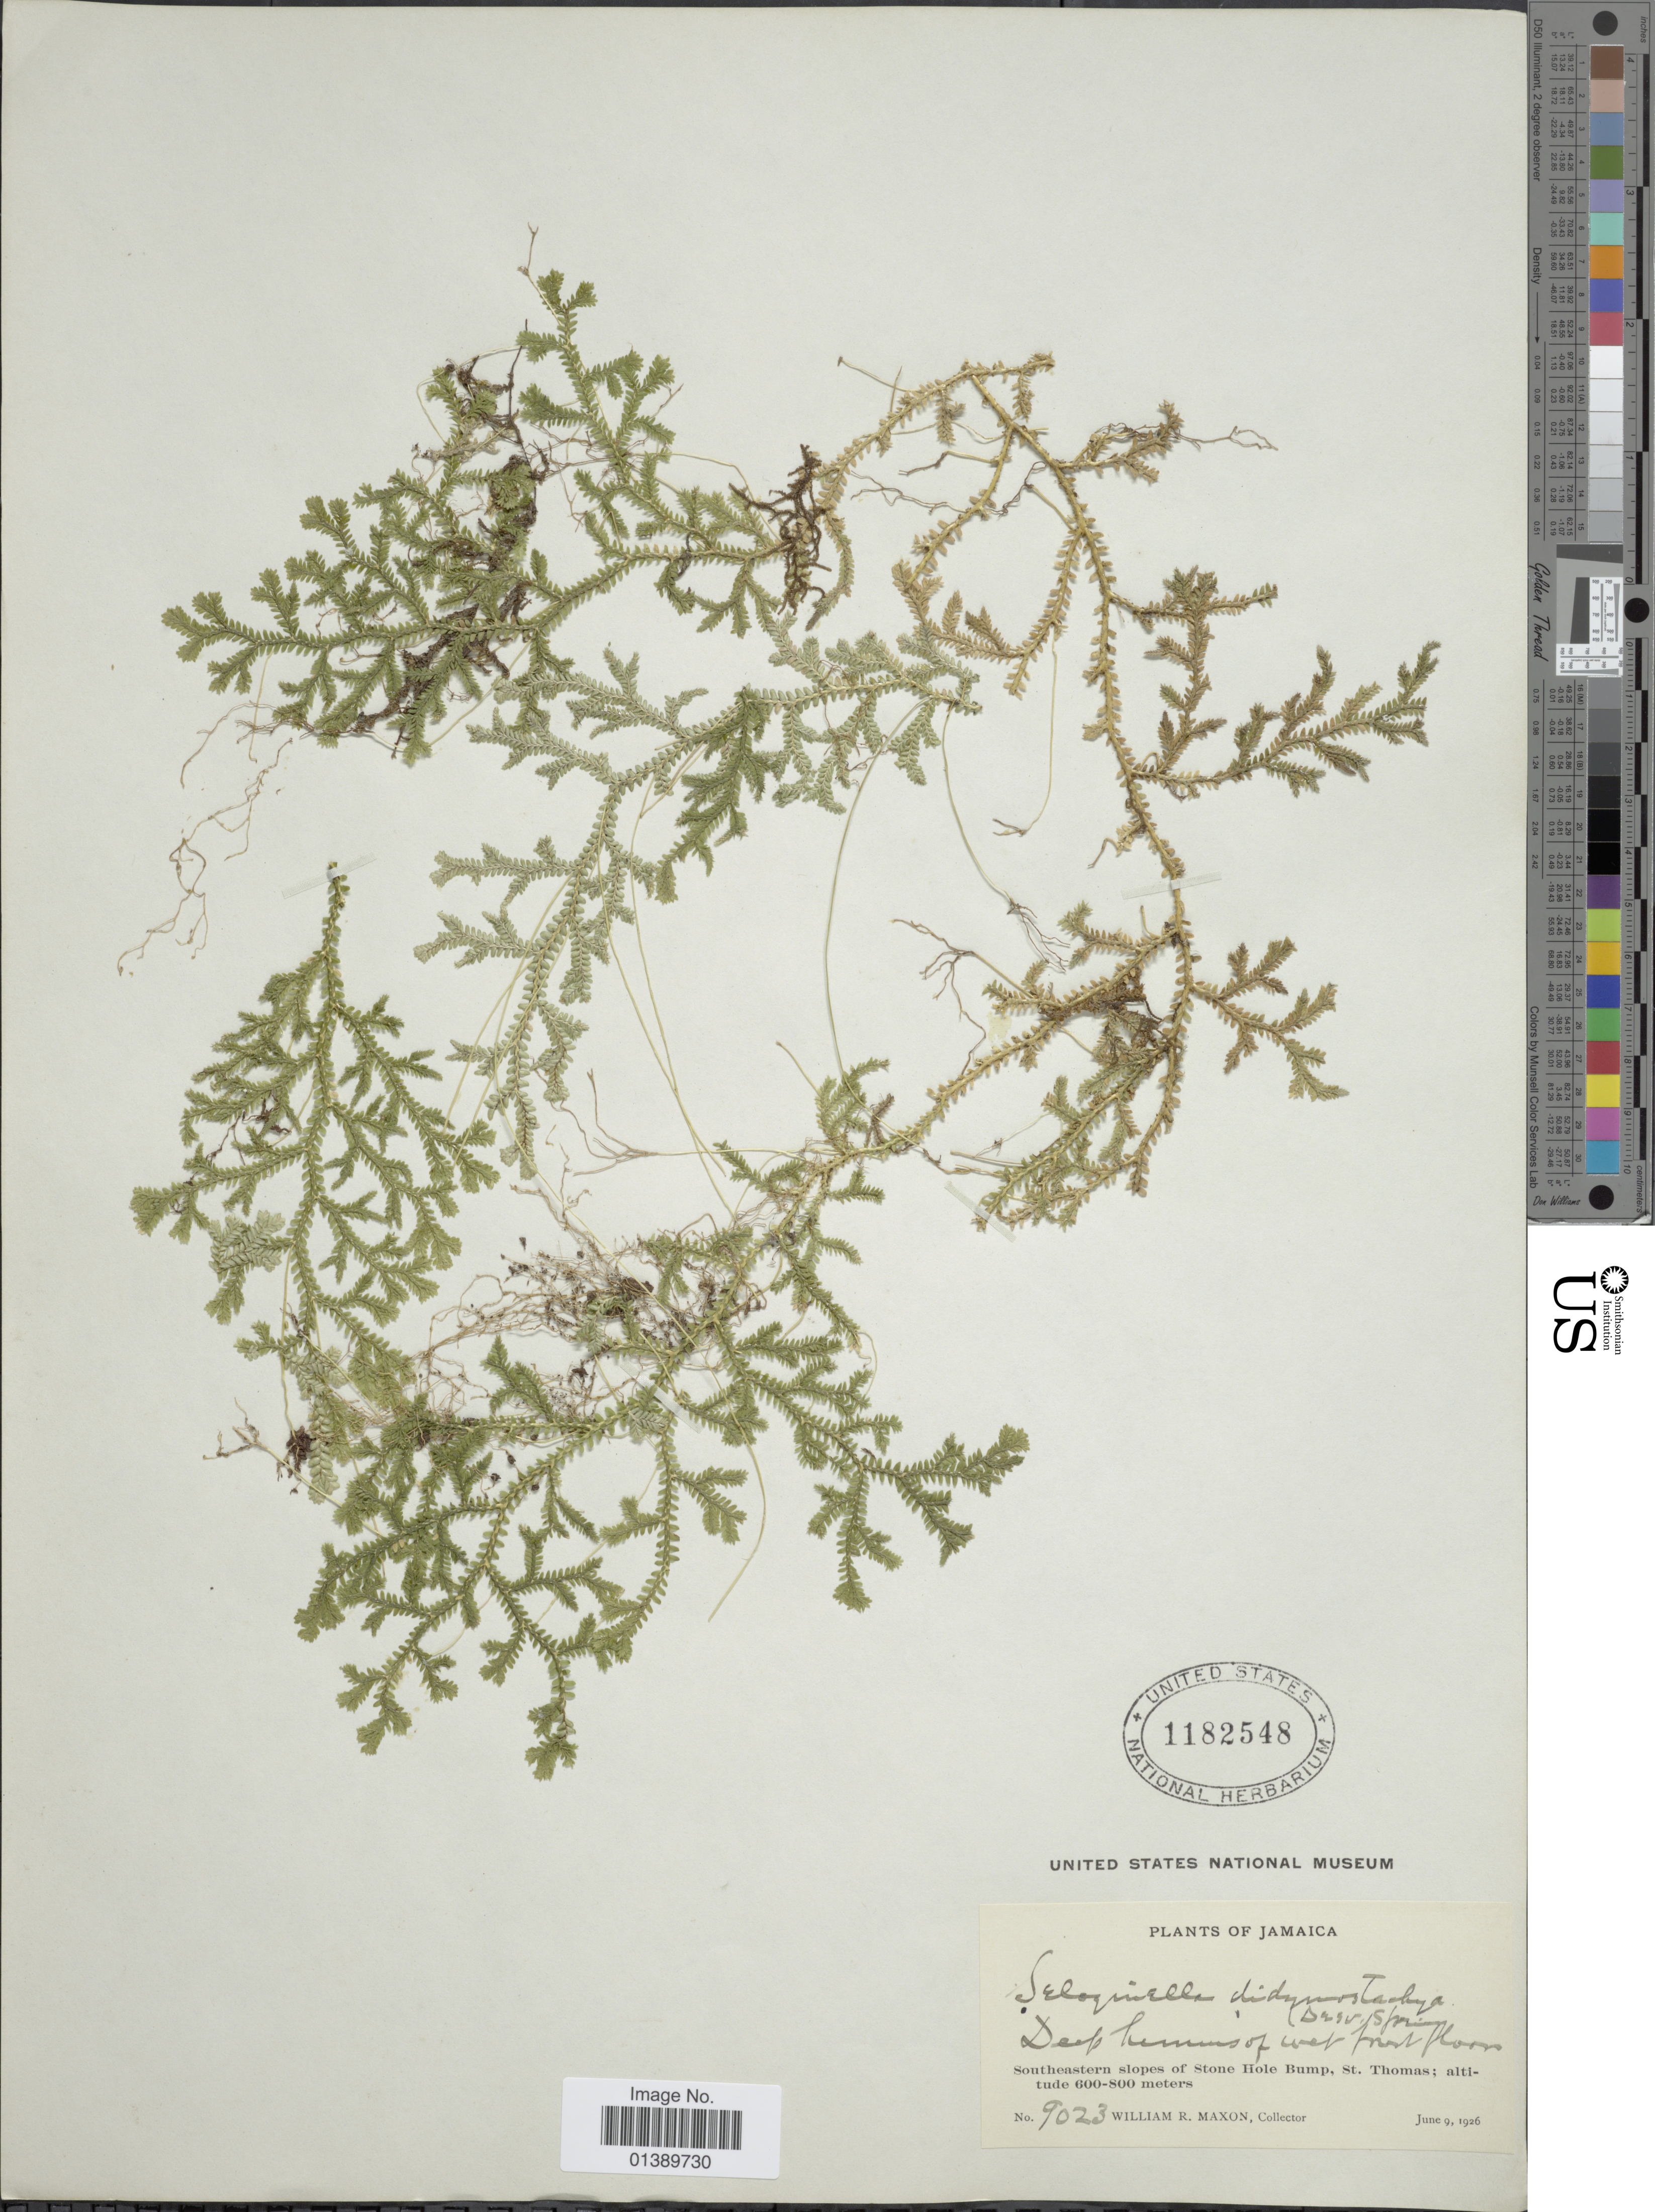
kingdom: Plantae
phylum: Tracheophyta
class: Lycopodiopsida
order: Selaginellales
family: Selaginellaceae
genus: Selaginella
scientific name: Selaginella denudata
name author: (Willd.) Spring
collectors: W. R. Maxon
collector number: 9023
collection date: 1926-06-09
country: Jamaica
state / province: Saint Thomas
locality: Southeastern slopes of Stone Hole Bump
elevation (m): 600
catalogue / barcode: US 1182548